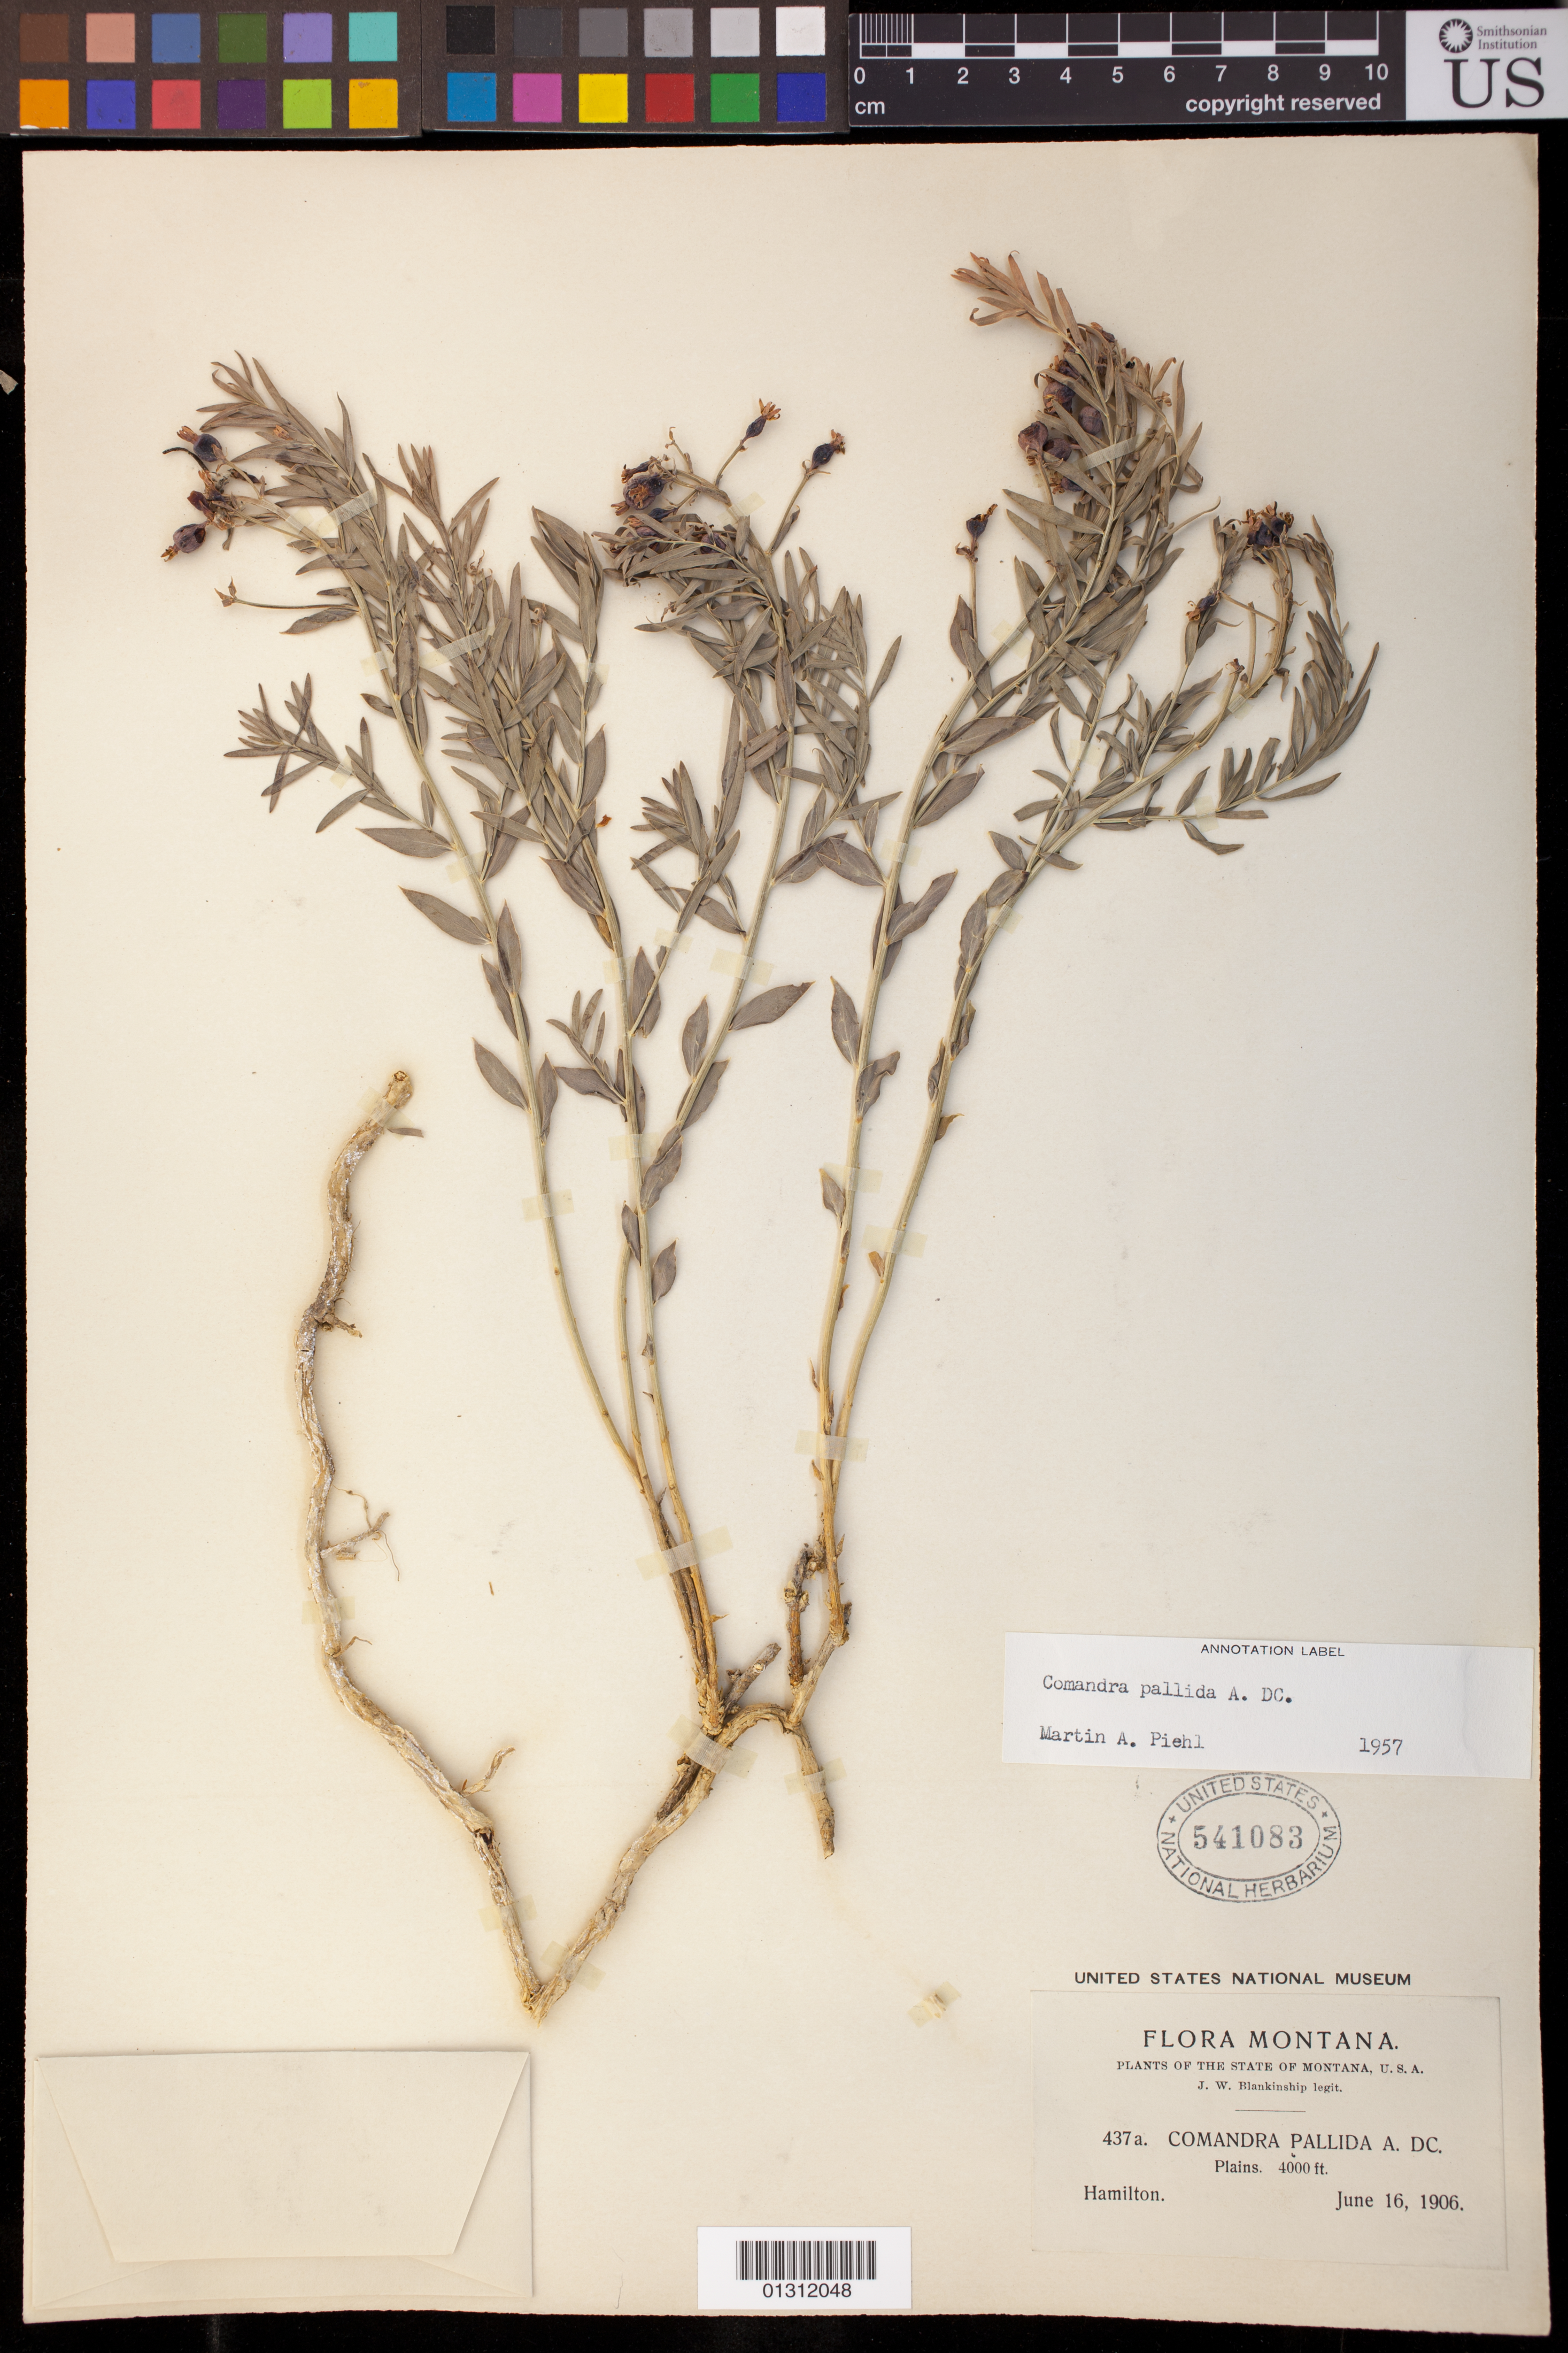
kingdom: Plantae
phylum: Tracheophyta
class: Magnoliopsida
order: Santalales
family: Comandraceae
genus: Comandra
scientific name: Comandra pallida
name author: A. DC.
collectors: J. W. Blankinship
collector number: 437a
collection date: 1906-06-16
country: United States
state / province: Montana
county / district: Ravalli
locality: Hamilton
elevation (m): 1219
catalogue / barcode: US 541083